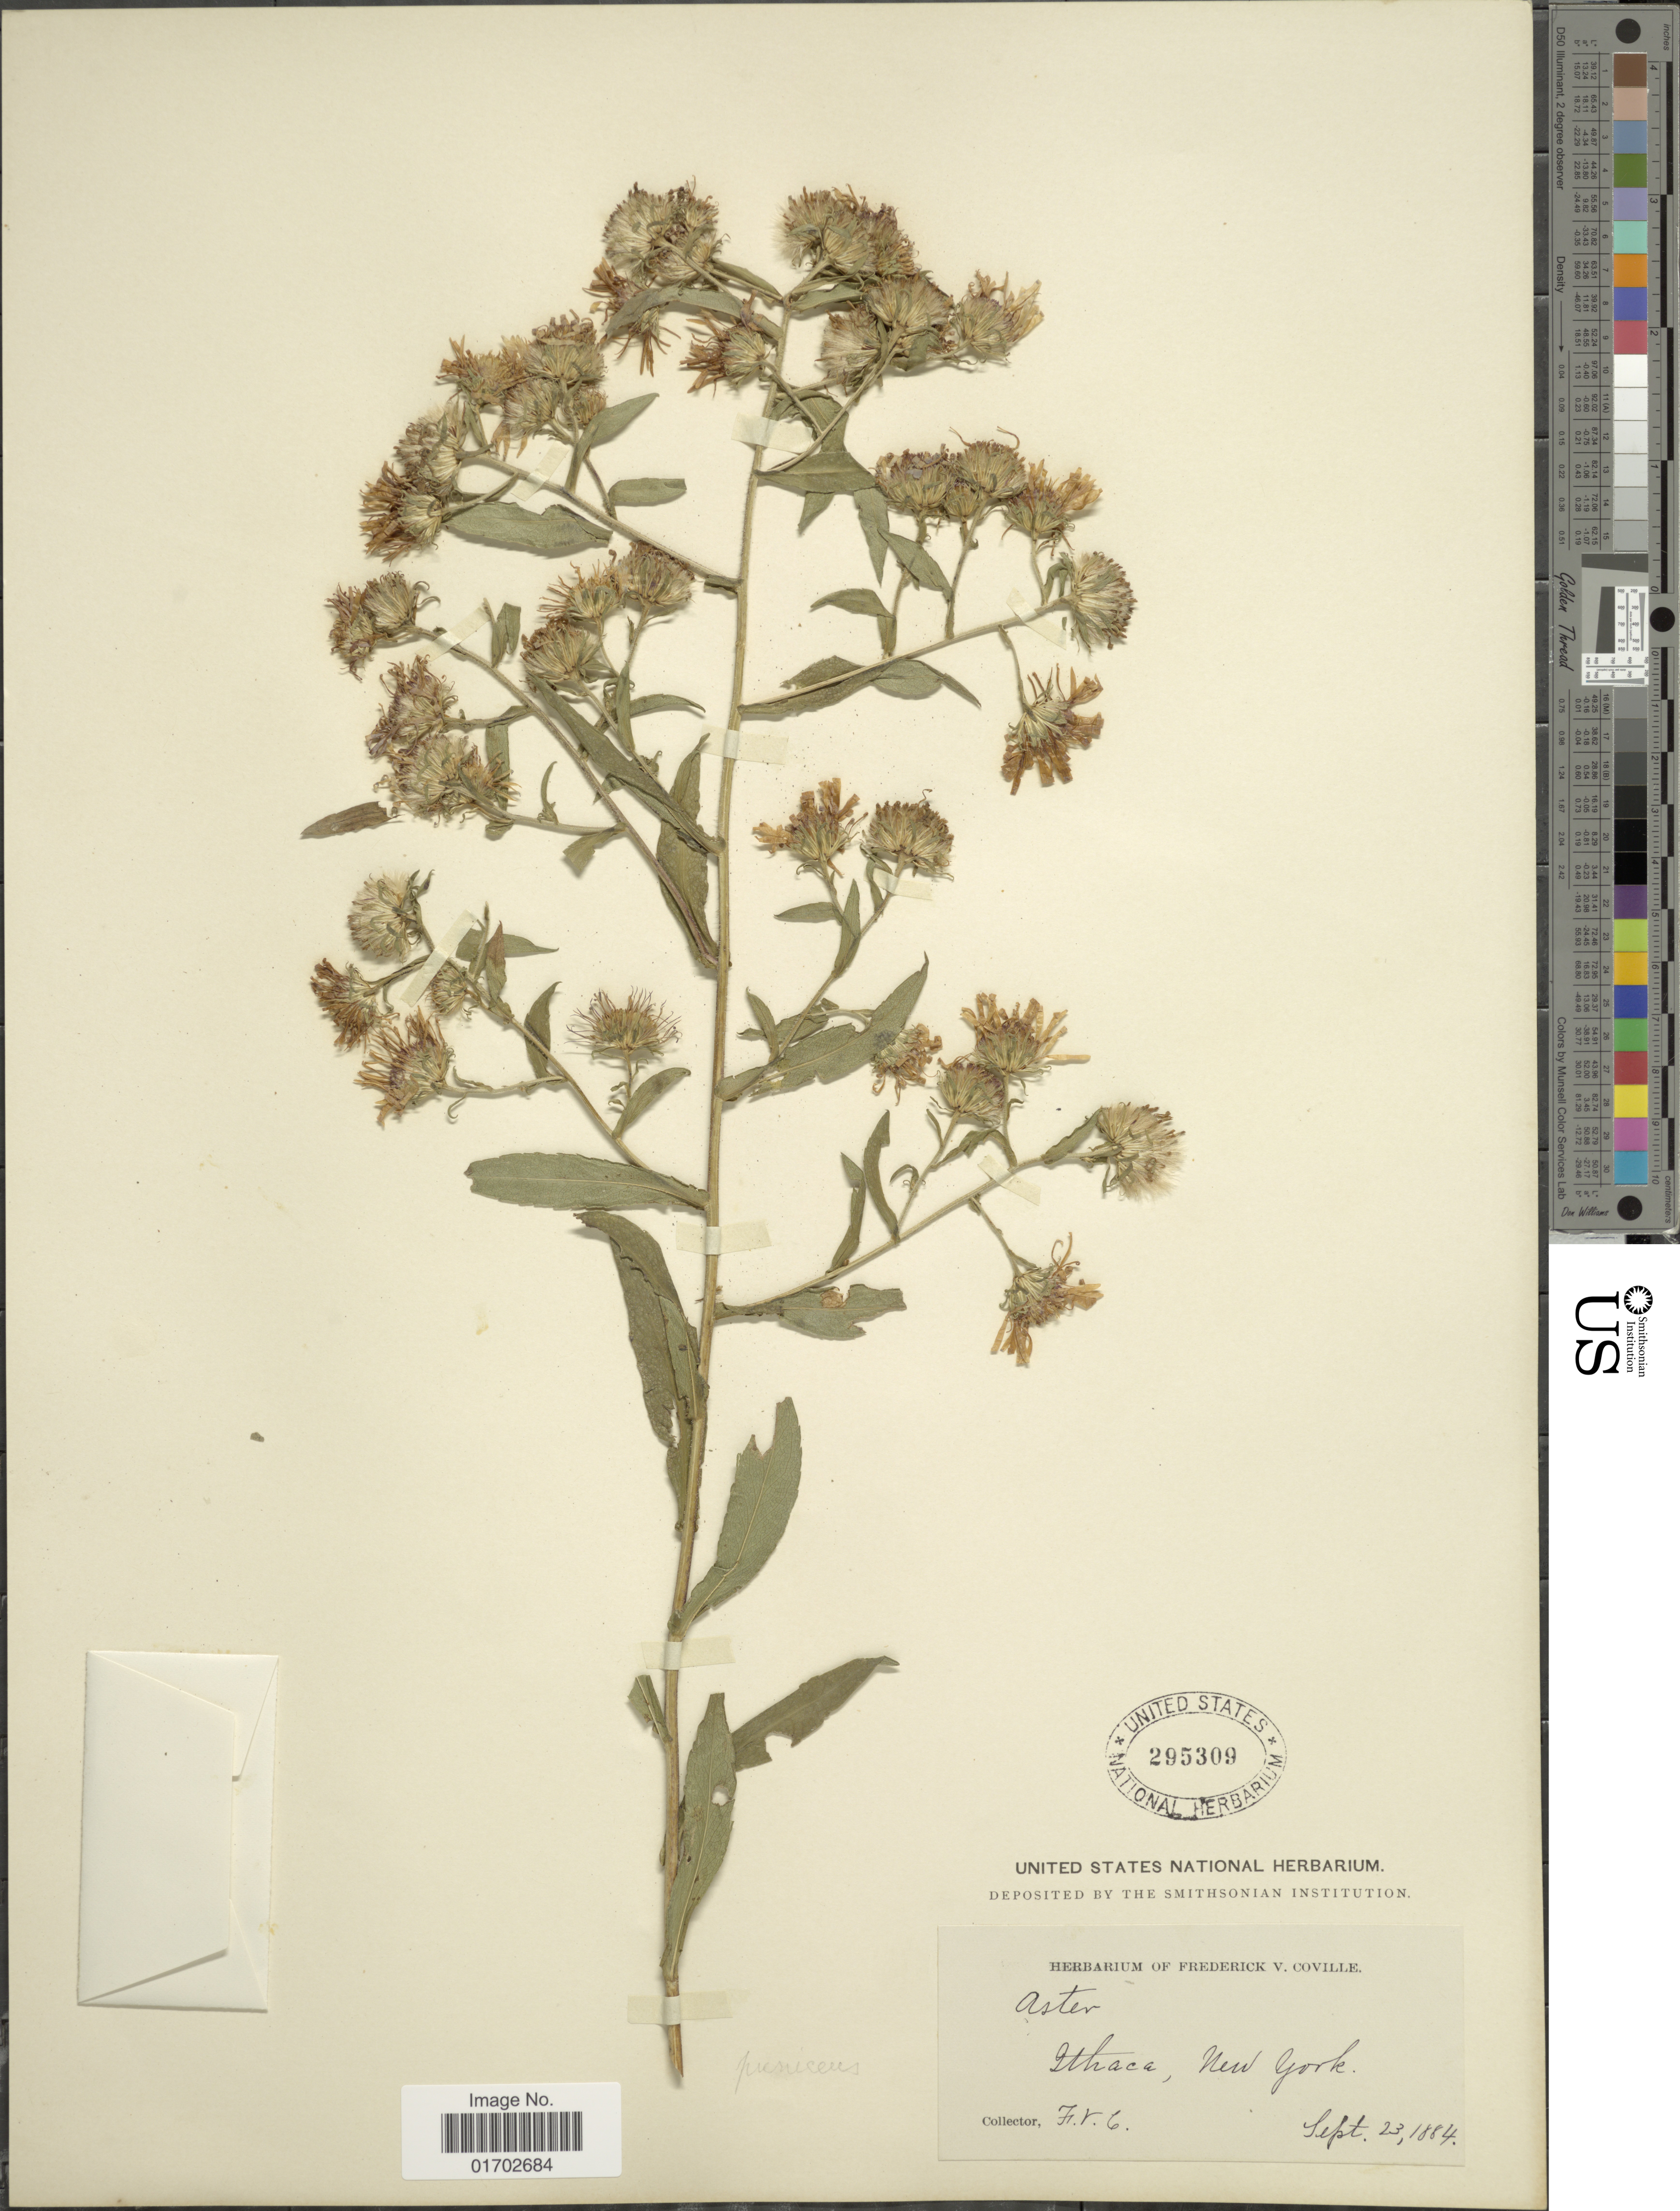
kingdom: Plantae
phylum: Tracheophyta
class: Magnoliopsida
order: Asterales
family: Asteraceae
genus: Symphyotrichum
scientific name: Symphyotrichum puniceum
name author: (L.) Á. Löve & D. Löve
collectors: F. V. Coville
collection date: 1884-09-23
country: United States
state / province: New York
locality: Ithaca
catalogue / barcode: US 295309